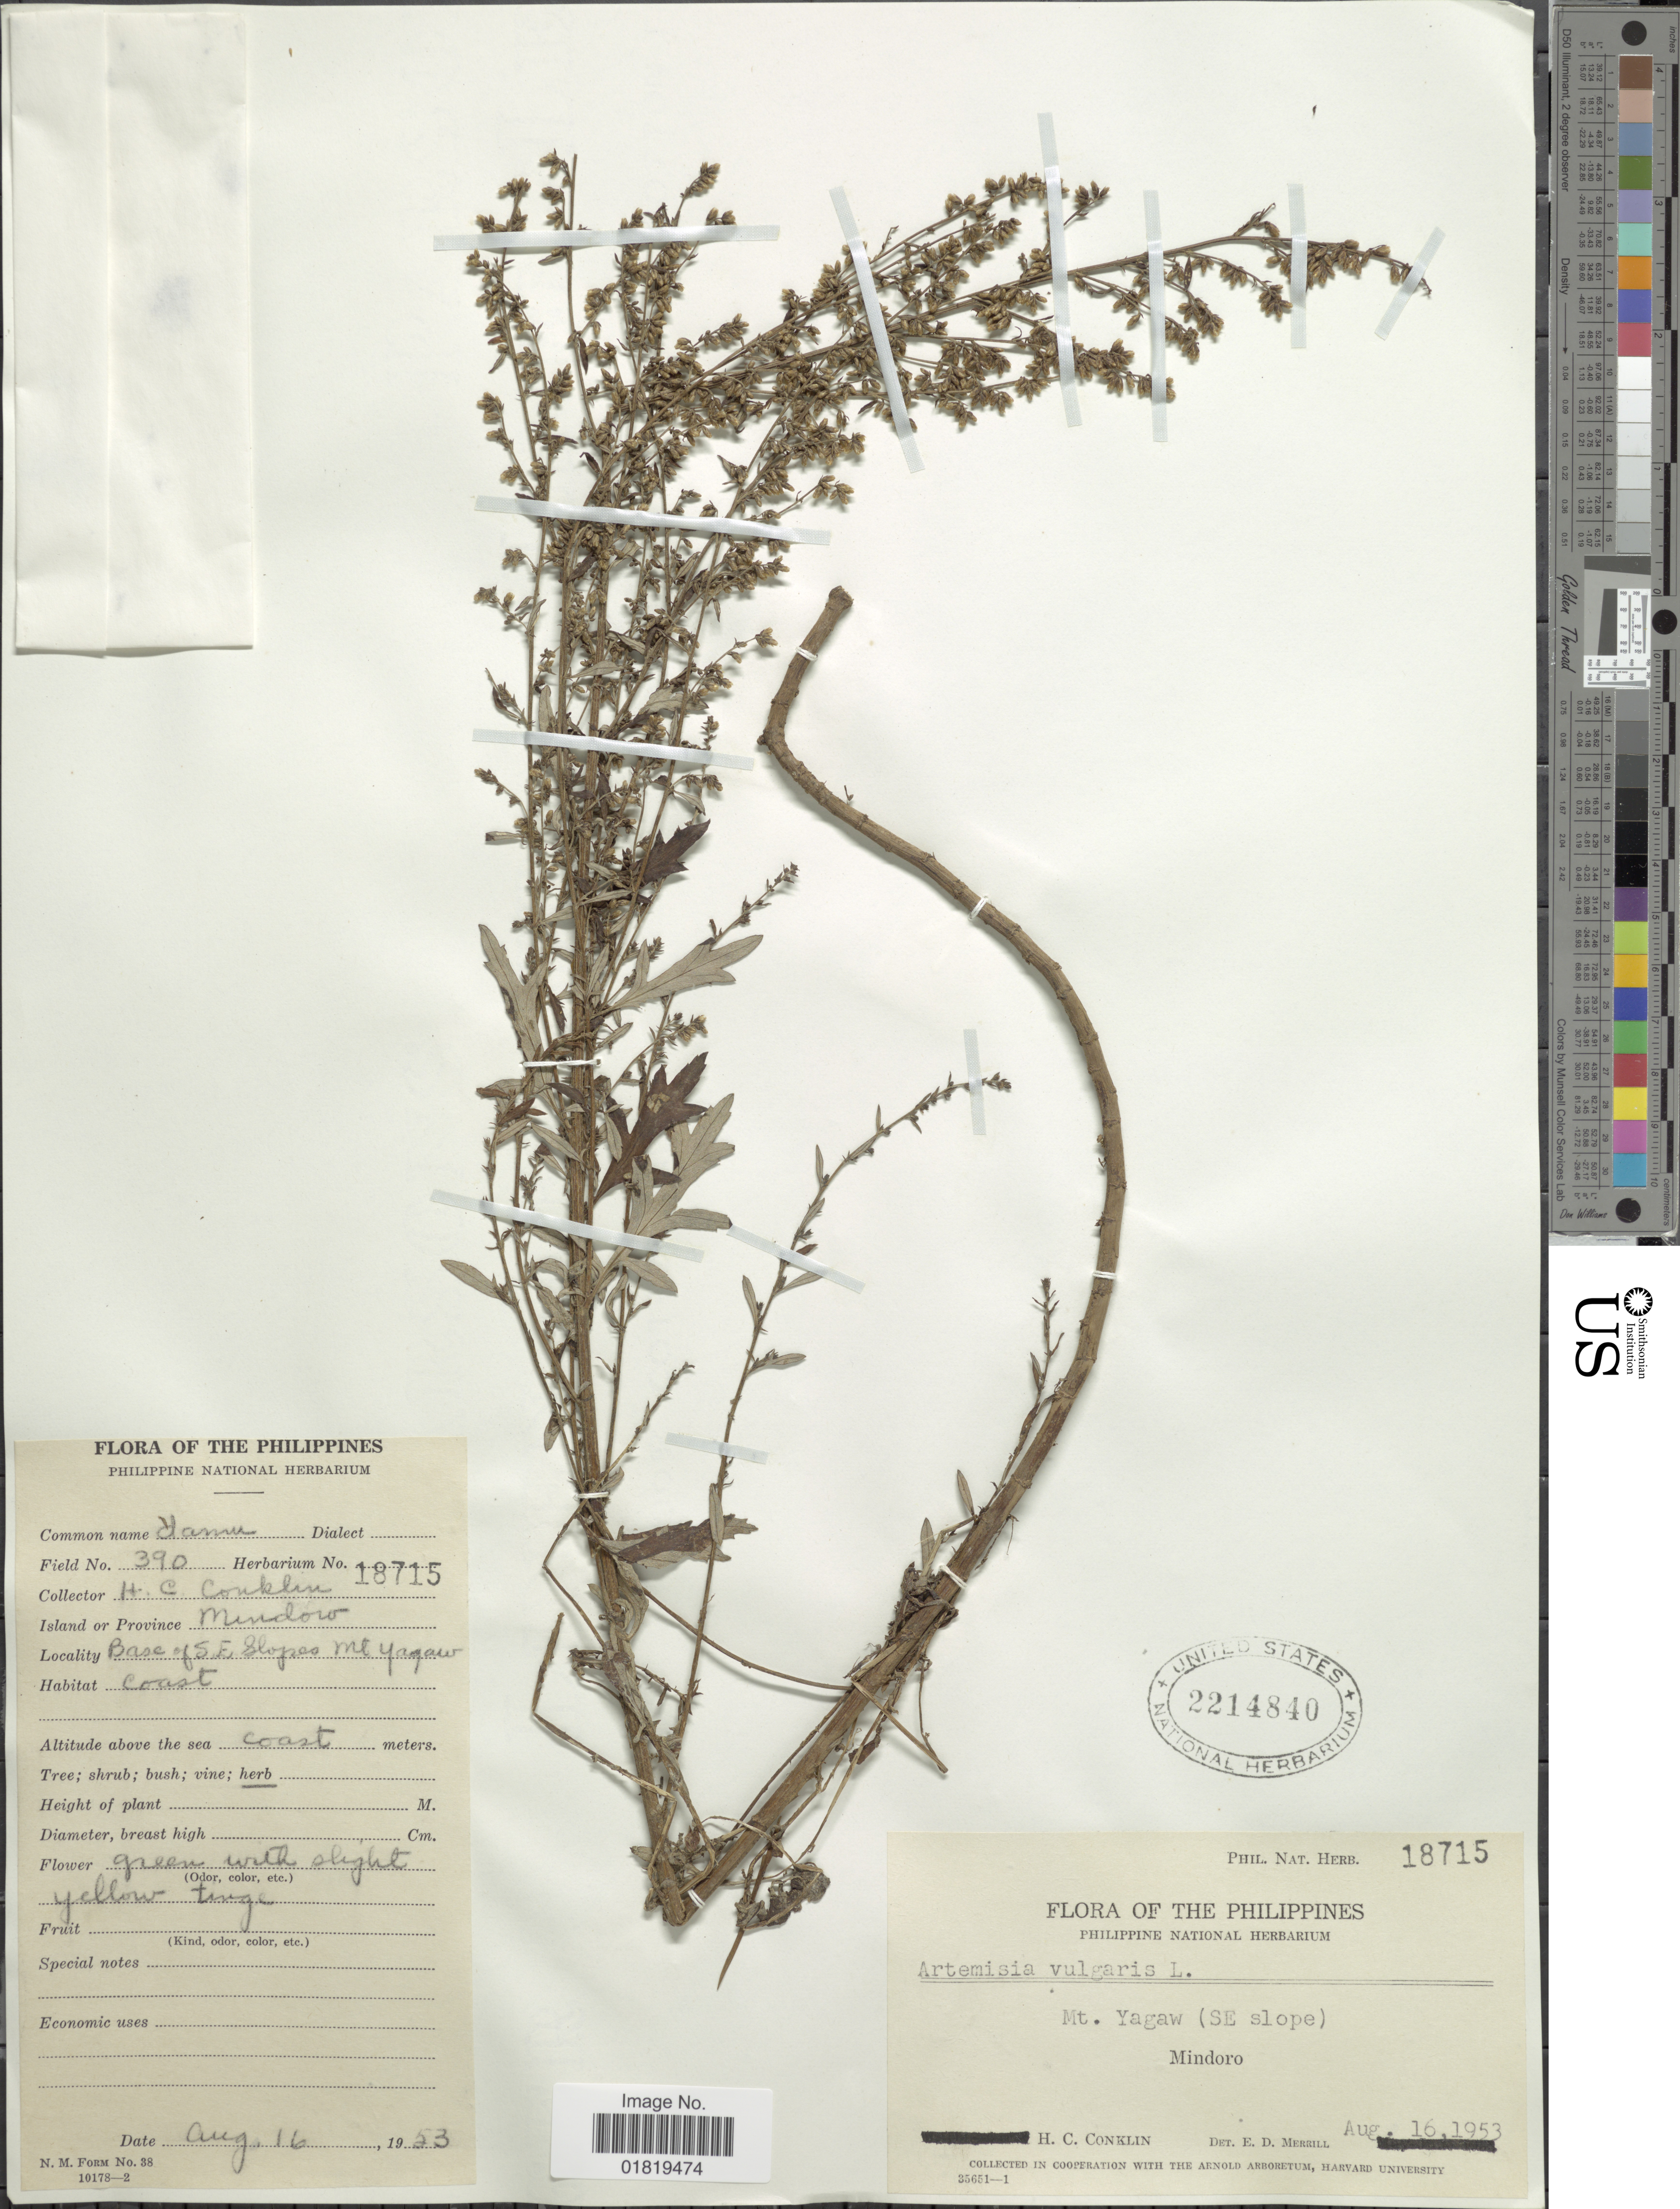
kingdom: Plantae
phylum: Tracheophyta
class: Magnoliopsida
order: Asterales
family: Asteraceae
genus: Artemisia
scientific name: Artemisia vulgaris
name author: L.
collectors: H. Conklin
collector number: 390/18715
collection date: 1953-08-16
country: Philippines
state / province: Mimaropa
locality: Mt. Yagaw (SE slope), Mindoro, base of S. E. slopes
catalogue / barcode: US 2214840